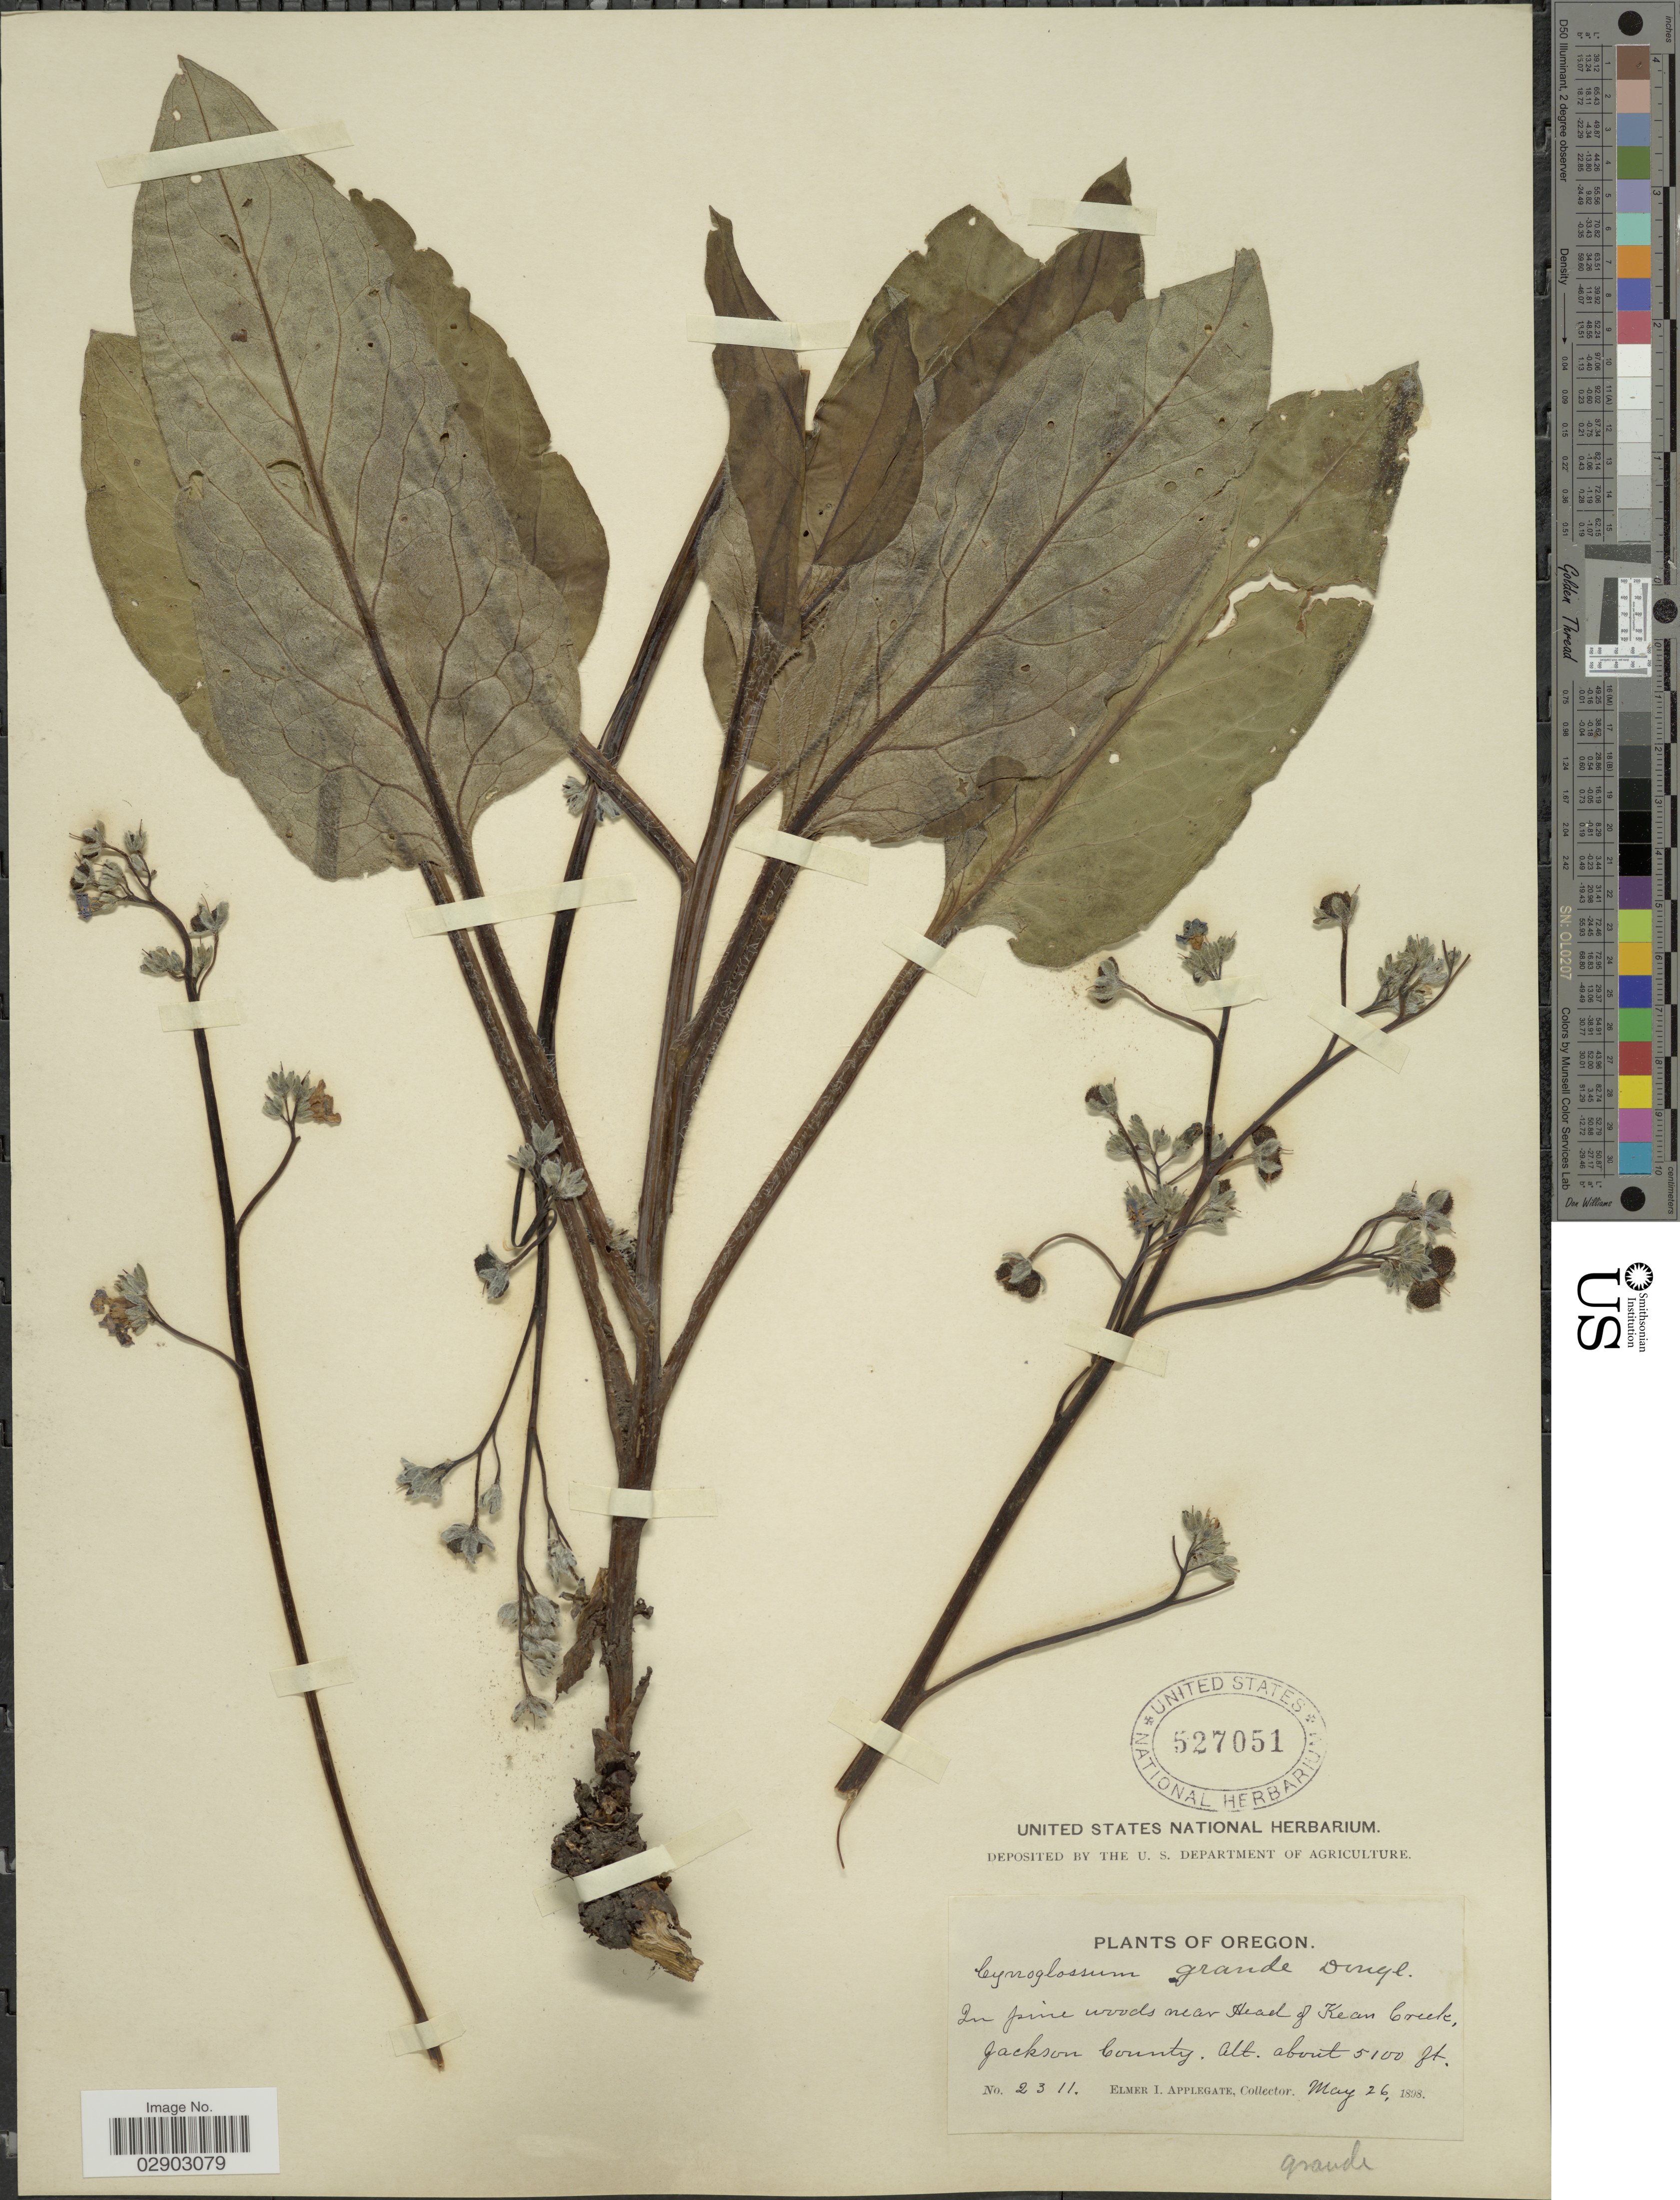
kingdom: Plantae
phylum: Tracheophyta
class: Magnoliopsida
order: Boraginales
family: Boraginaceae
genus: Cynoglossum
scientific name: Cynoglossum grande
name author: Douglas ex Lehm.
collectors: E. I. Applegate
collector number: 2311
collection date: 1898-05-26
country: United States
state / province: Oregon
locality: Near Head of Kean Creek, Jackson County.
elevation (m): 1554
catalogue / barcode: US 527051